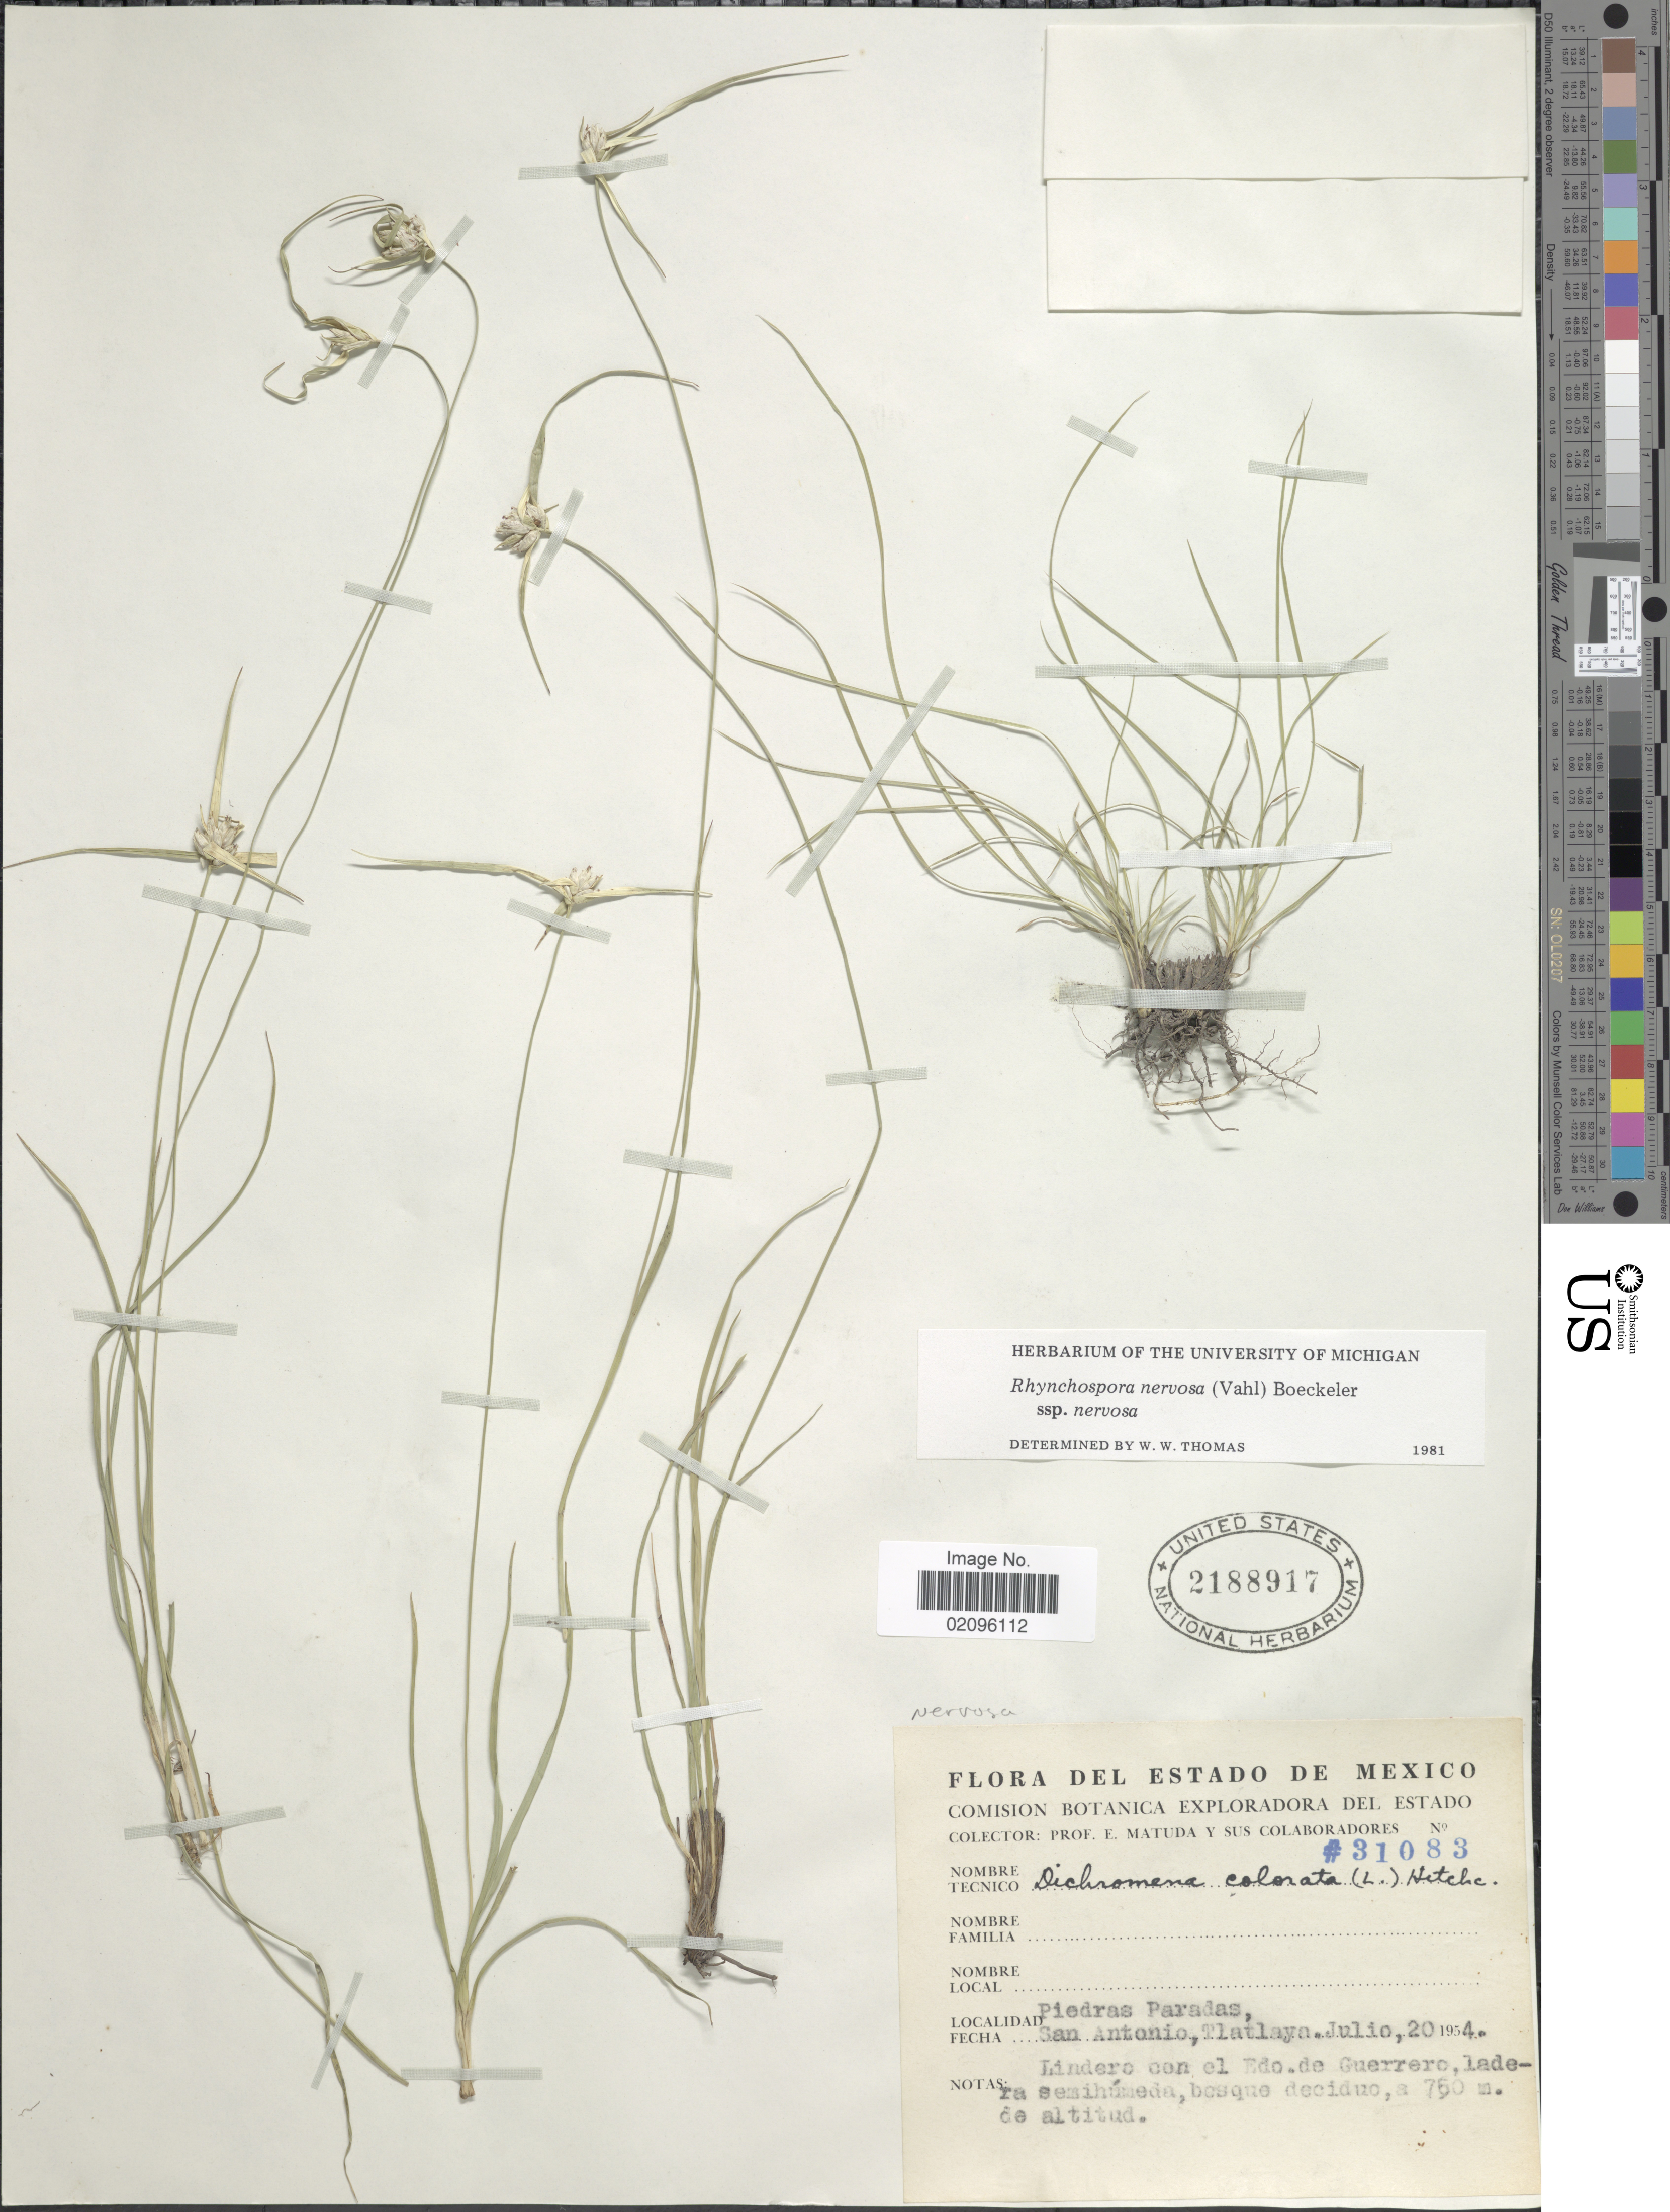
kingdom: Plantae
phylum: Tracheophyta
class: Liliopsida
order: Poales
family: Cyperaceae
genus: Rhynchospora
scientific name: Rhynchospora nervosa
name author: (Vahl) Boeckeler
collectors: E. Matuda & Sus Colaboradores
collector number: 31083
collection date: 1954-07-20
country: Mexico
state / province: México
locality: Estado de Mexico, Piedras, Paradas, San Antonio, Tlatlaya, Lindero con el Edo. de Guerrero.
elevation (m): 750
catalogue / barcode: US 2188917